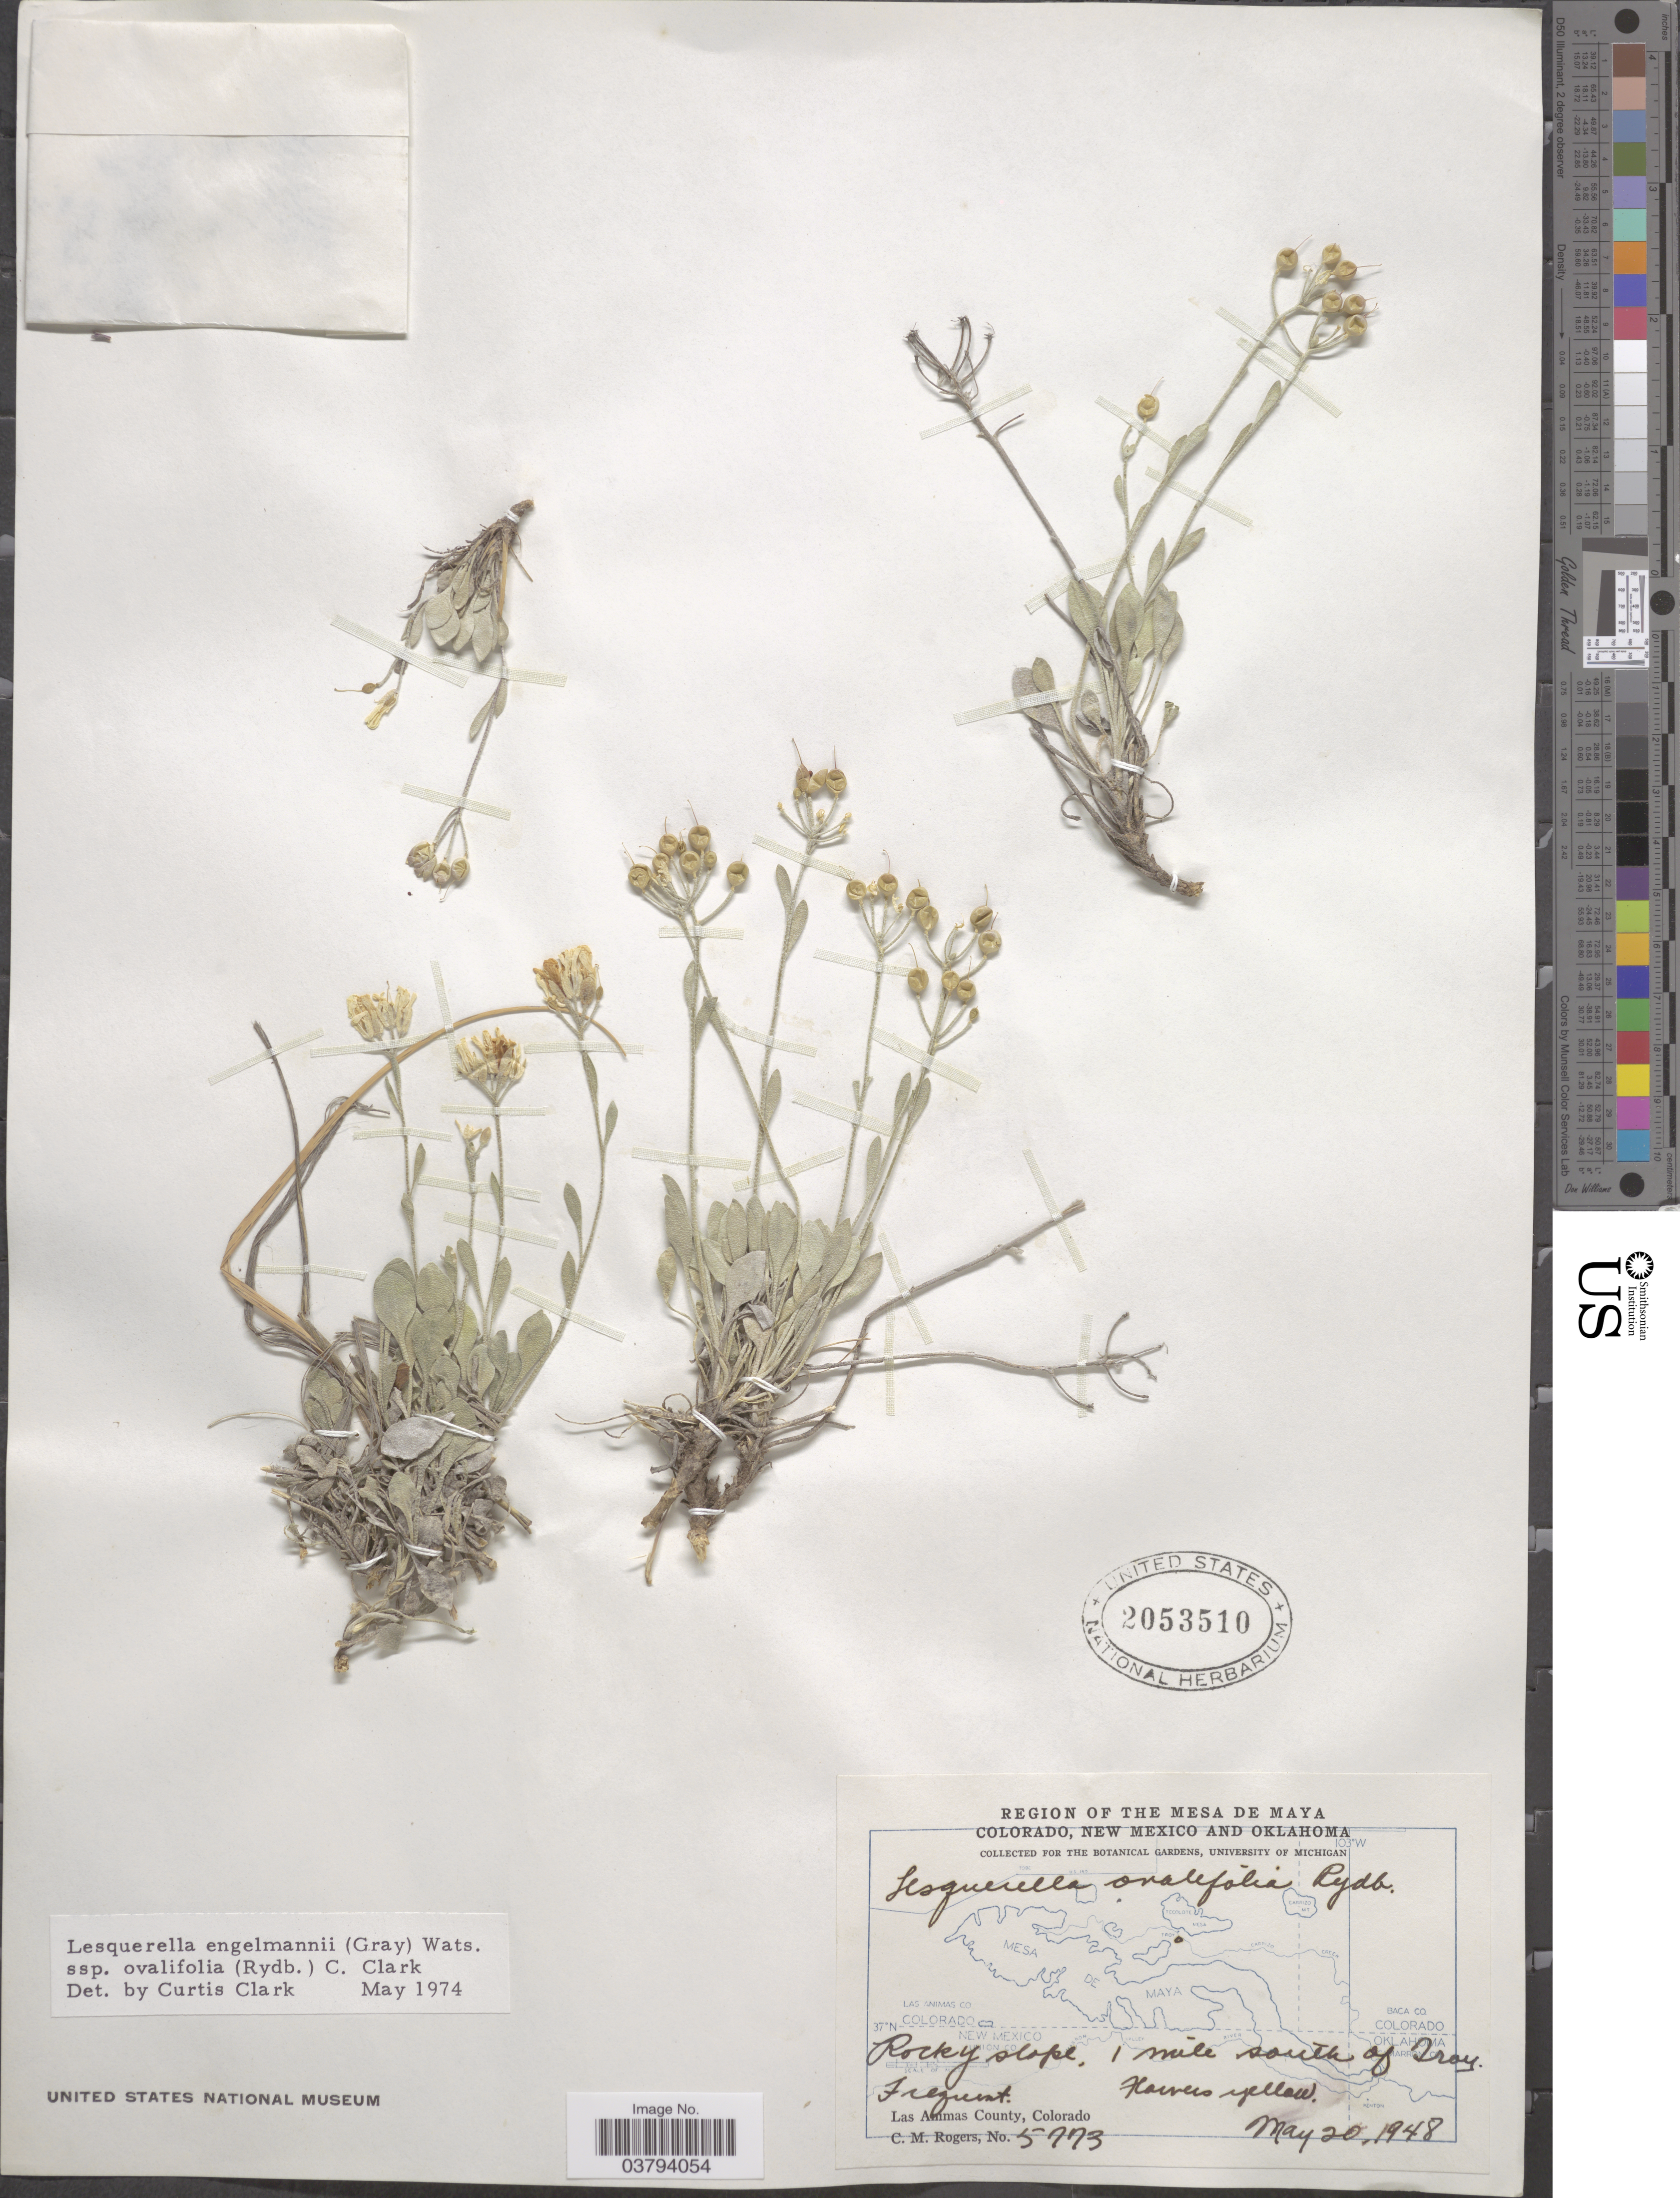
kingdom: Plantae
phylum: Tracheophyta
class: Magnoliopsida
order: Brassicales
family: Brassicaceae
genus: Lesquerella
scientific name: Lesquerella ovalifolia subsp. ovalifolia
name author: Rydb. ex Britton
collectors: C. M. Rogers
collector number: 5773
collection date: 1948-05-20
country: United States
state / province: Oklahoma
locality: Region of the Mesa de Maya. Rocky slope, 1 mile south of Tray. Las Animas County.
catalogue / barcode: US 2053510